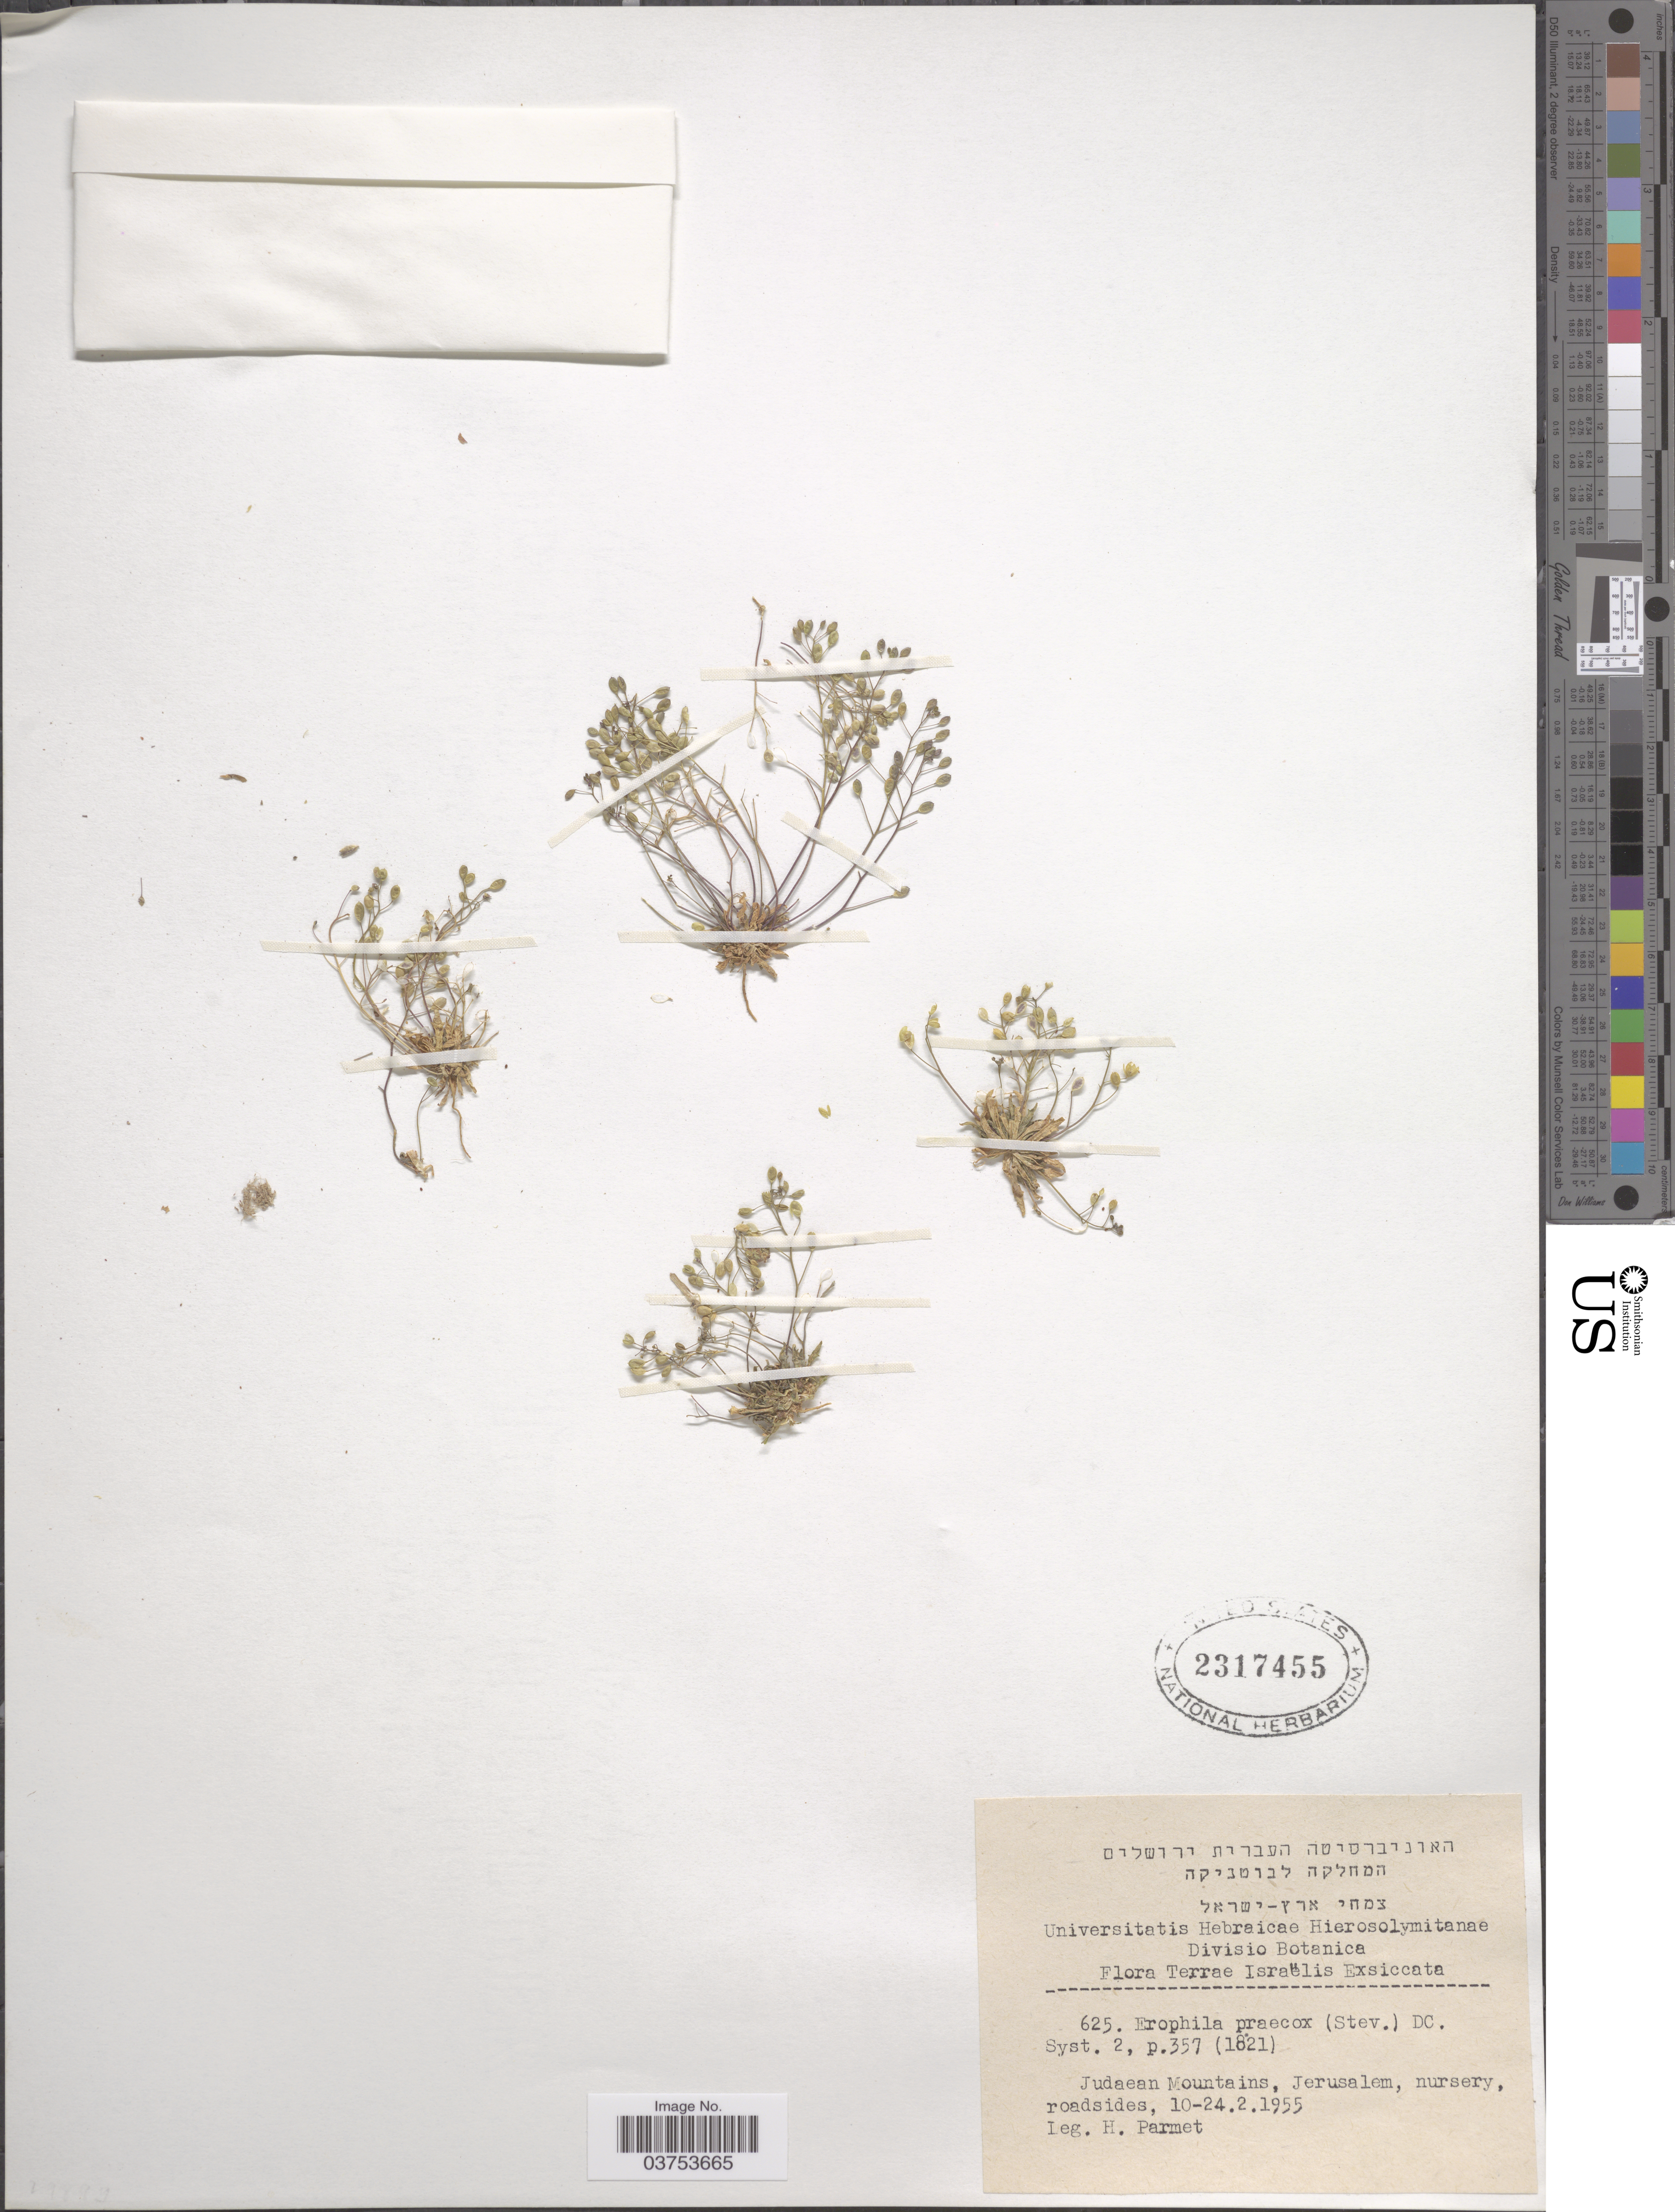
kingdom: Plantae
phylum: Tracheophyta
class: Magnoliopsida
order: Brassicales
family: Brassicaceae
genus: Erophila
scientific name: Erophila praecox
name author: (Steven) DC.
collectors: H. Parmet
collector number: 625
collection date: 1955-02-10/1955-02-24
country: Israel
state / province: Jerusalem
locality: Terrae Israëlis. Judaean Mountains, nursery, roadsides.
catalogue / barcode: US 2317455